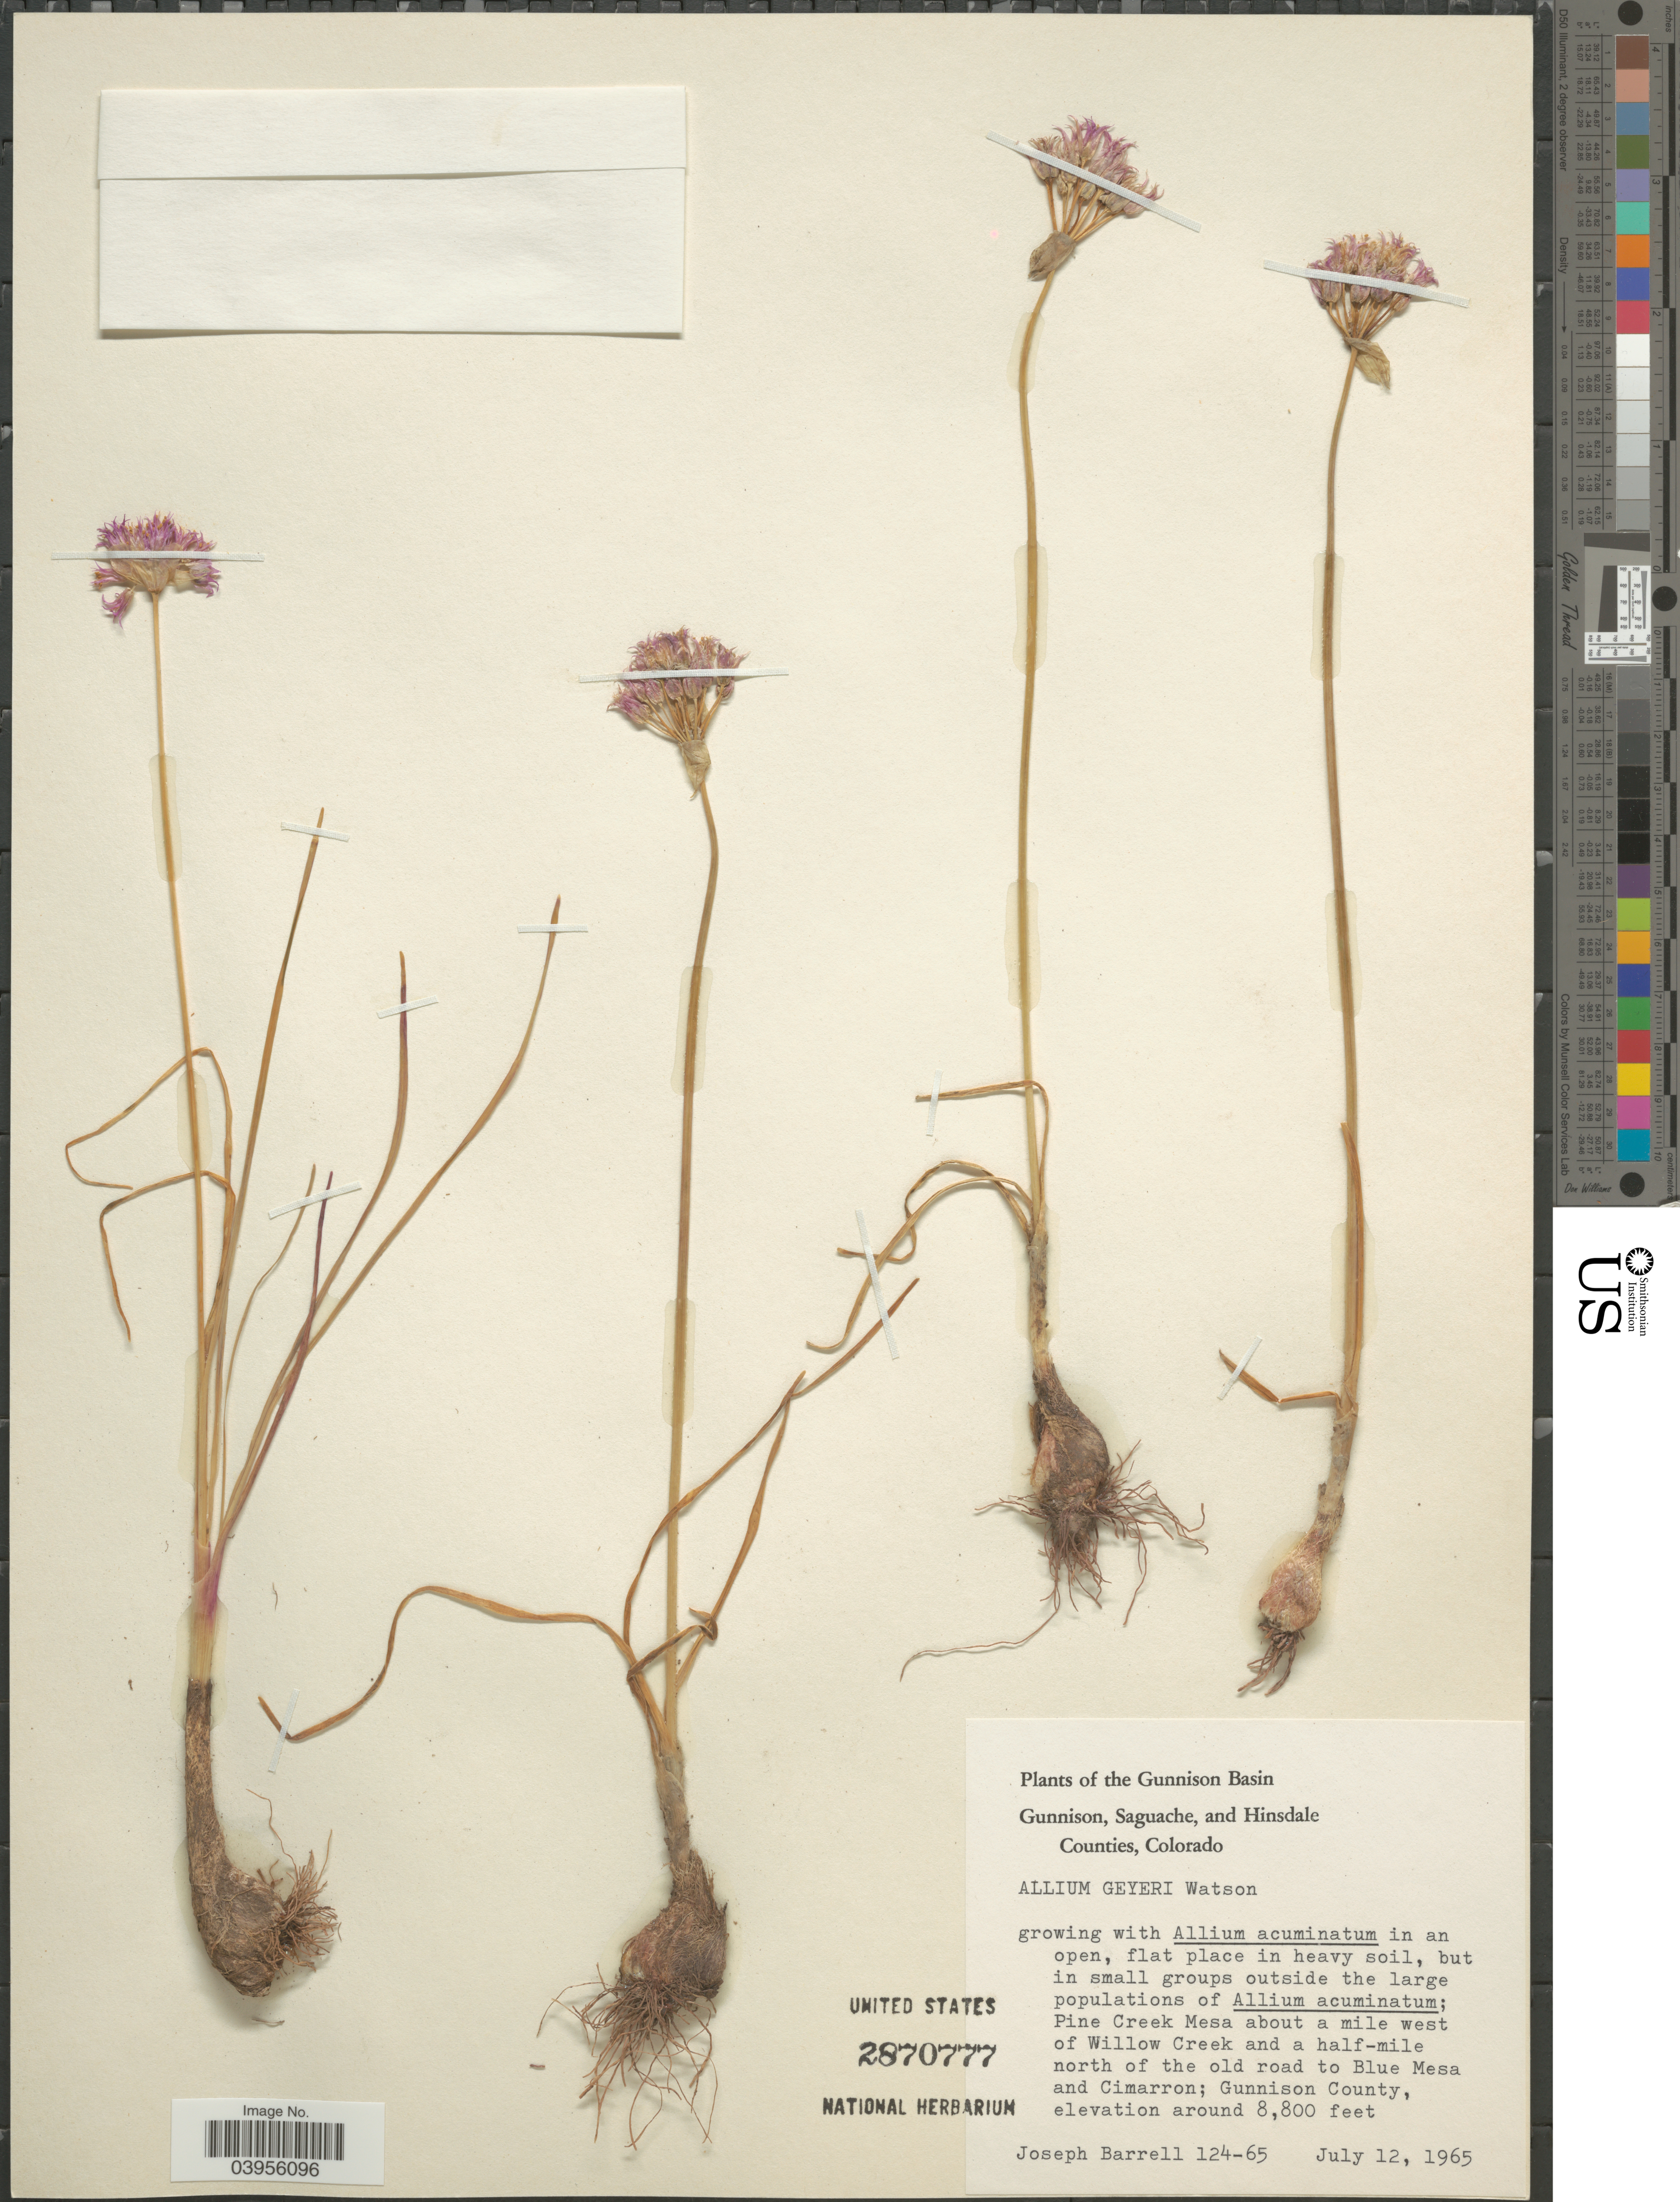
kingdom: Plantae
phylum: Tracheophyta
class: Liliopsida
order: Asparagales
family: Amaryllidaceae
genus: Allium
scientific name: Allium geyeri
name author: S. Watson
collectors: J. Barrell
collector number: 124-65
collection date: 1965-07-12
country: United States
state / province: Colorado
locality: The Gunnison Basin. Pine Creek Mesa about a mile west of Willow Creek and a half-mile north of the old road to Blue Mesa and Cimarron; Gunnison County.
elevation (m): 2682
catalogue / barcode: US 2870777